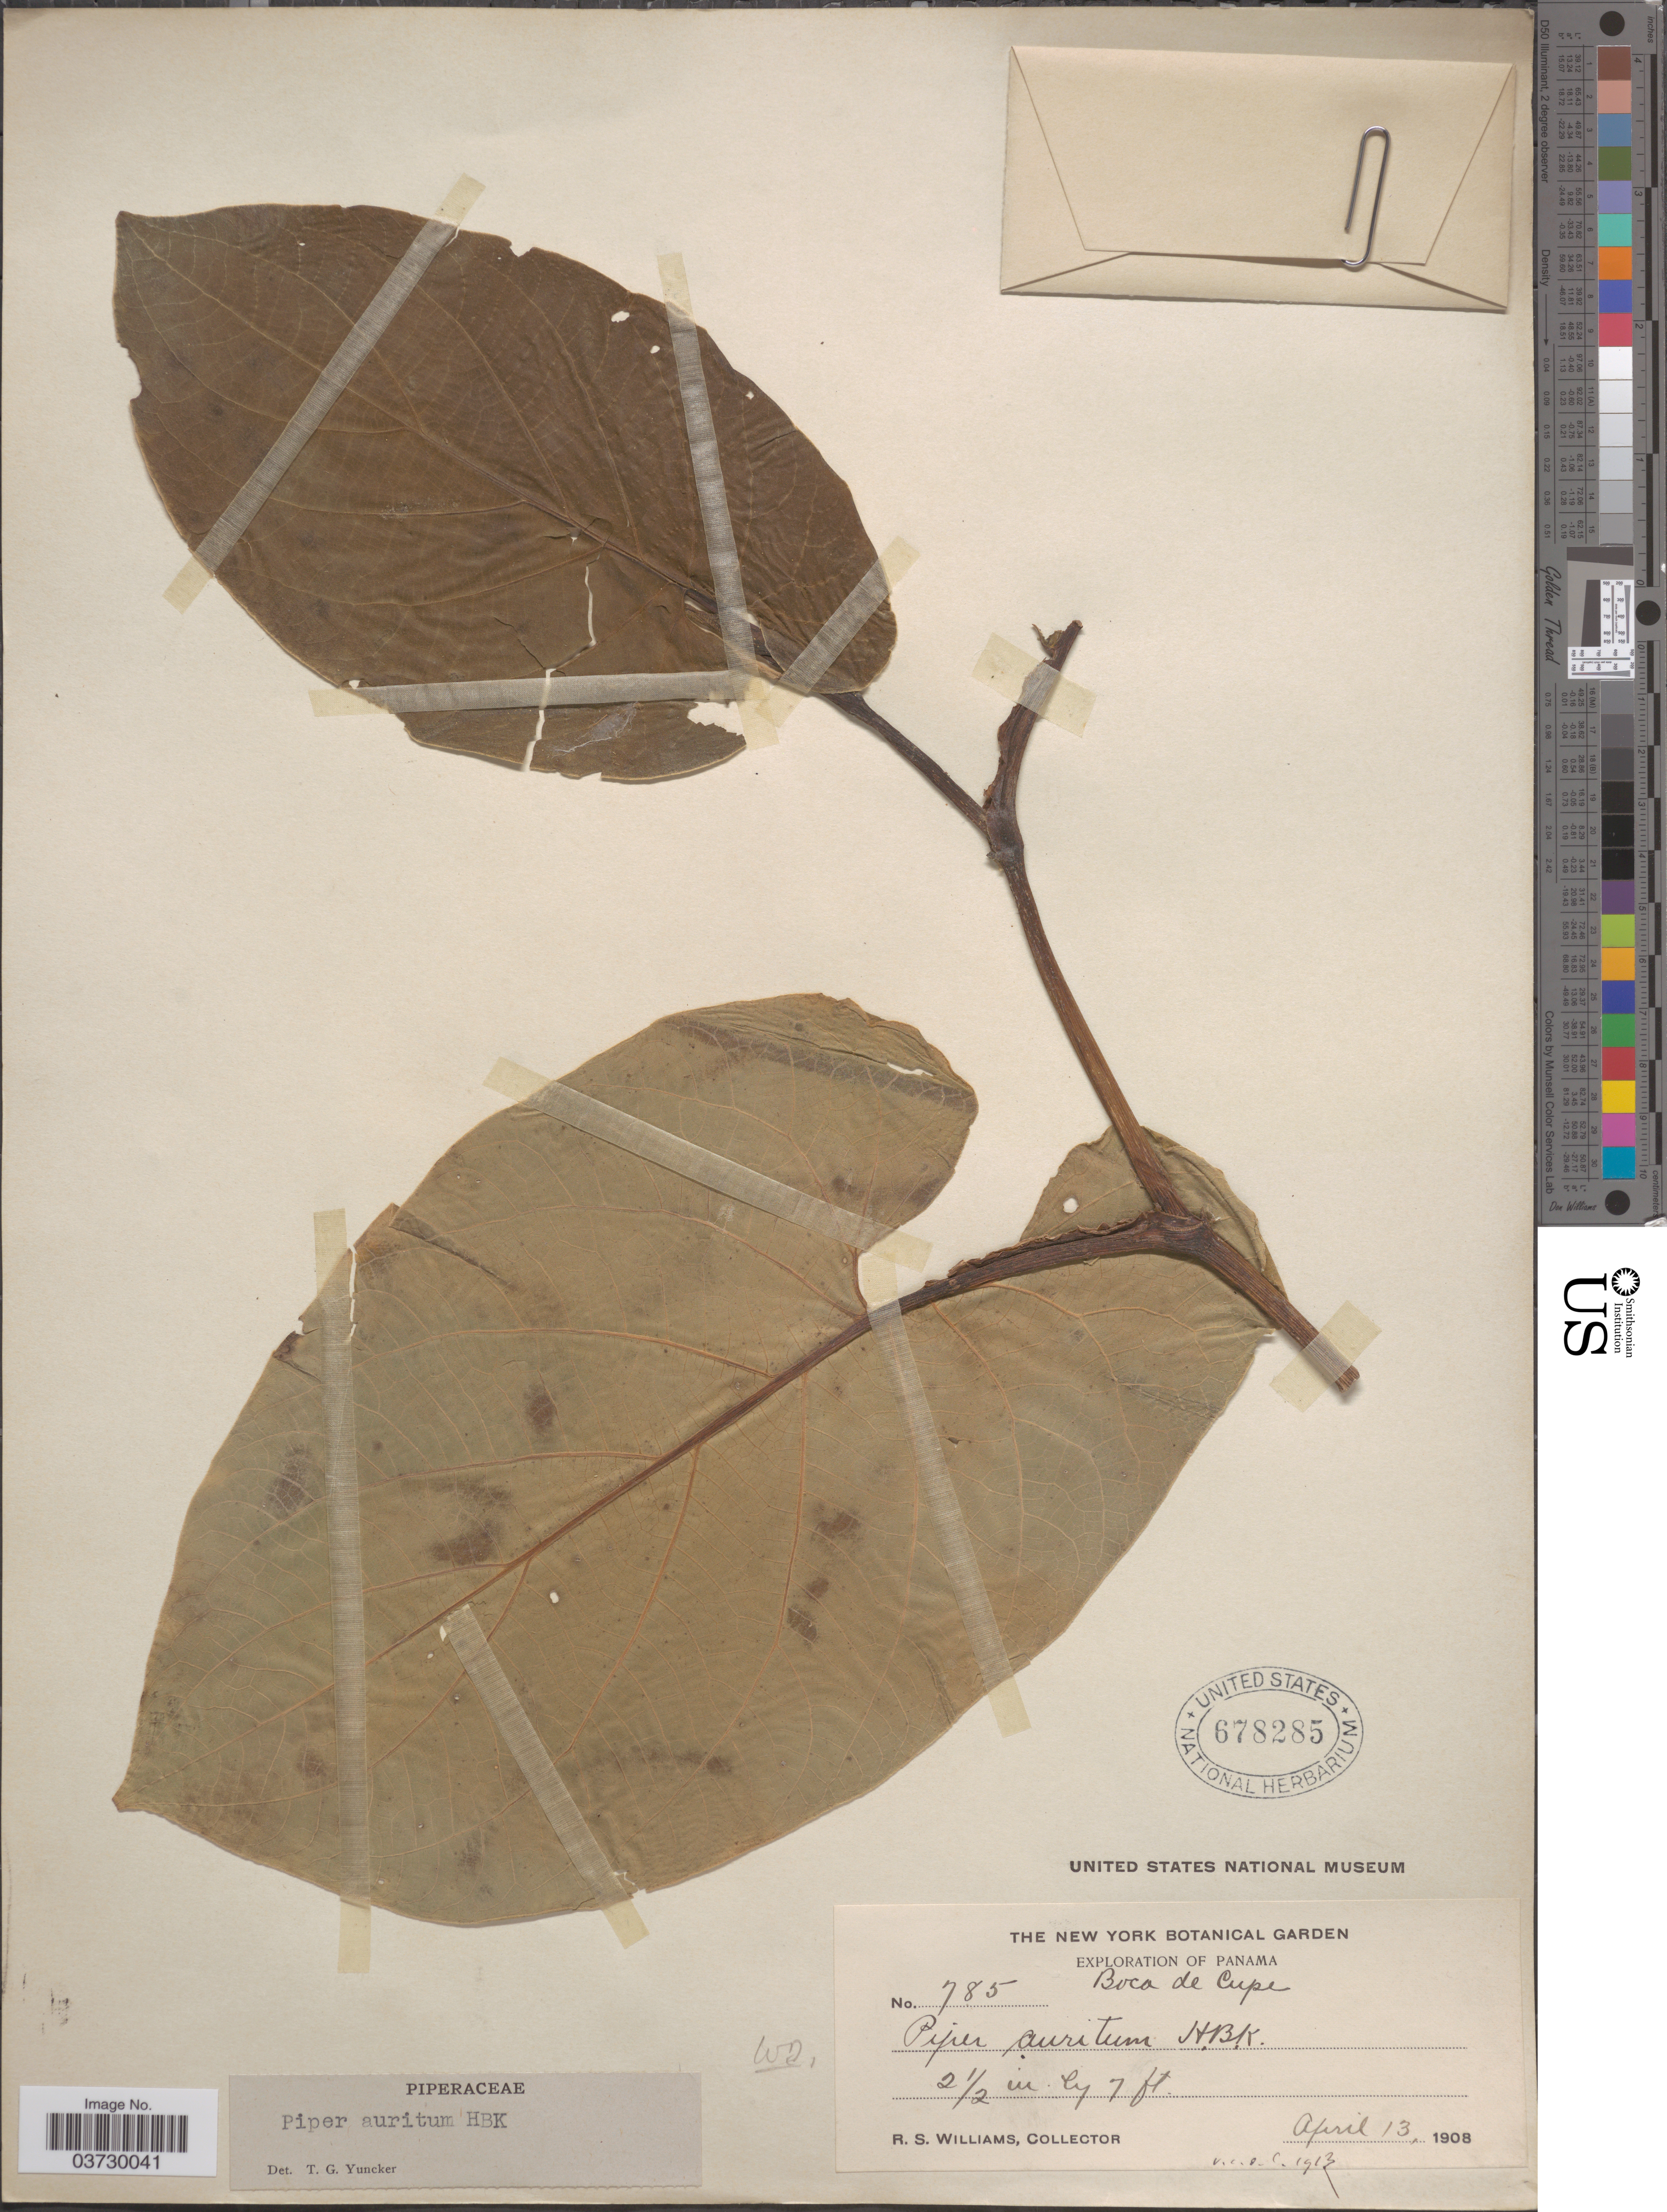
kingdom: Plantae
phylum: Tracheophyta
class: Magnoliopsida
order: Piperales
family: Piperaceae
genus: Piper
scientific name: Piper auritum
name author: Kunth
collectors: R. S. Williams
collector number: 785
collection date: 1908-04-13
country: Panama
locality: Boca de Cupe.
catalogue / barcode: US 678285